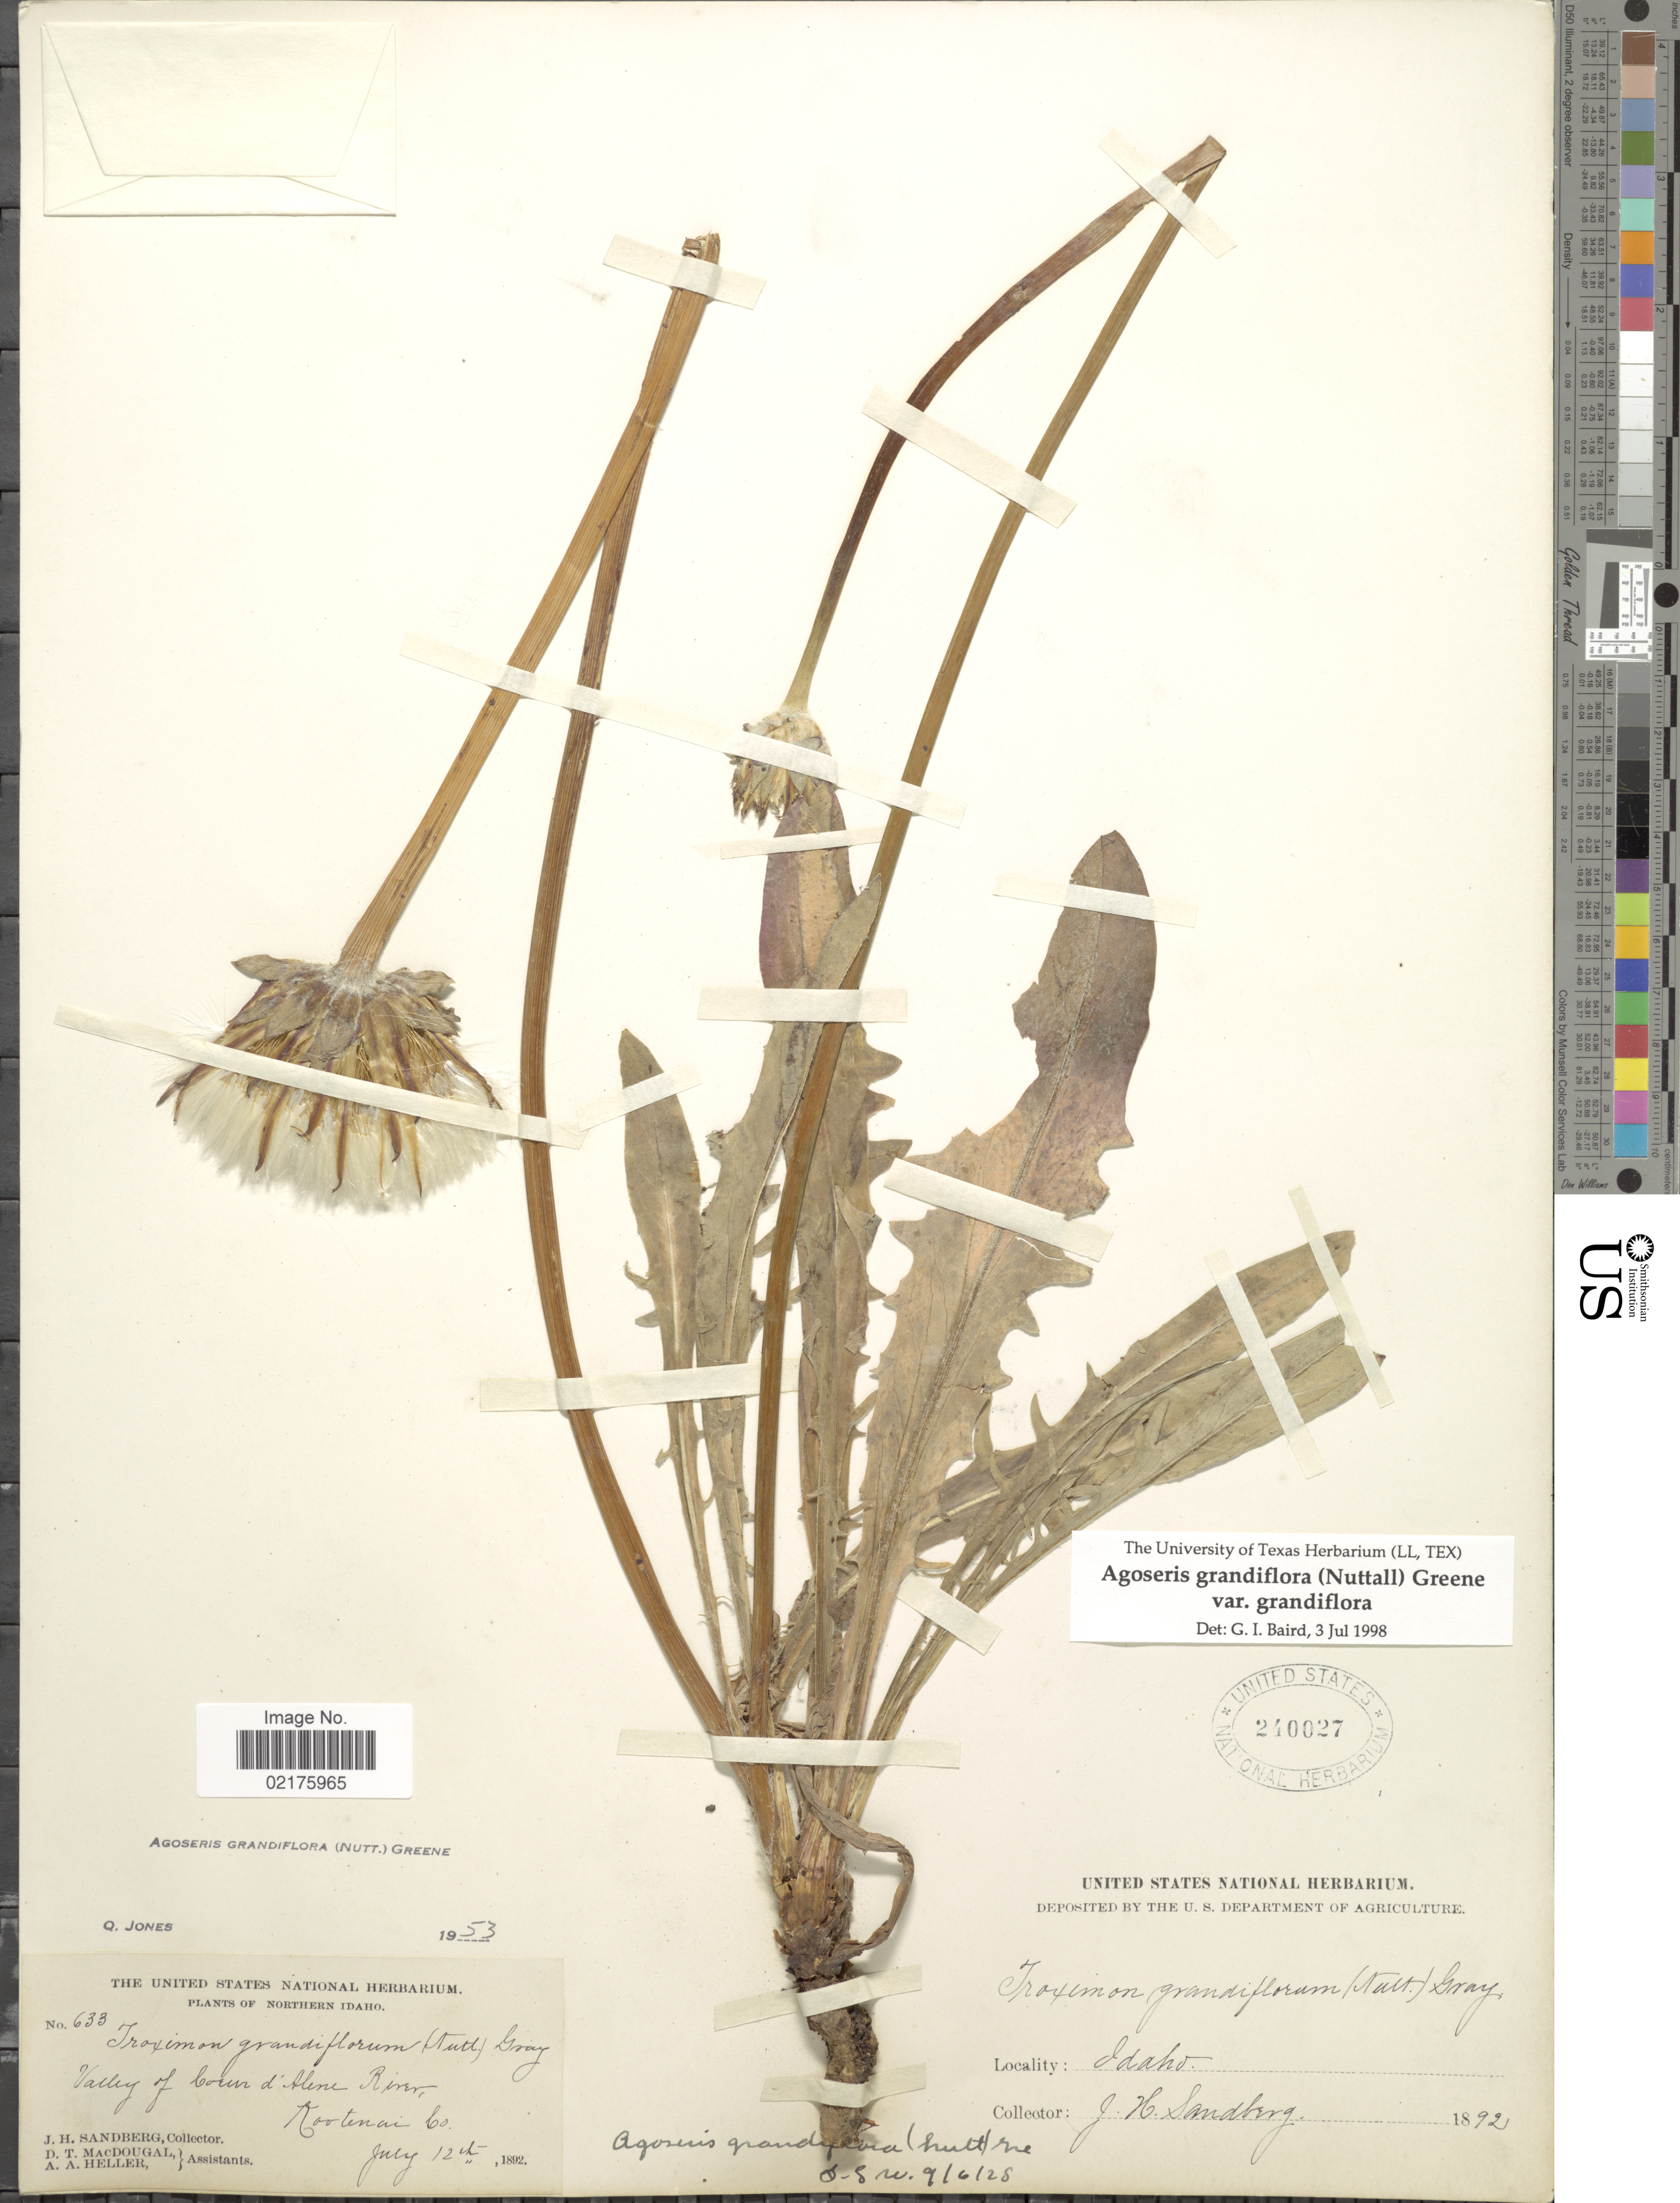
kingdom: Plantae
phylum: Tracheophyta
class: Magnoliopsida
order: Asterales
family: Asteraceae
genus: Agoseris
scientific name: Agoseris grandiflora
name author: (Nutt.) Greene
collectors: J. H. Sandberg, D. T. MacDougal & A. A. Heller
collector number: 633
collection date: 1892-07-12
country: United States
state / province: Idaho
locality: Northern Idaho, Valley of Coeur d'Alene River, Kootenai Co.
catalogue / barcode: US 240027